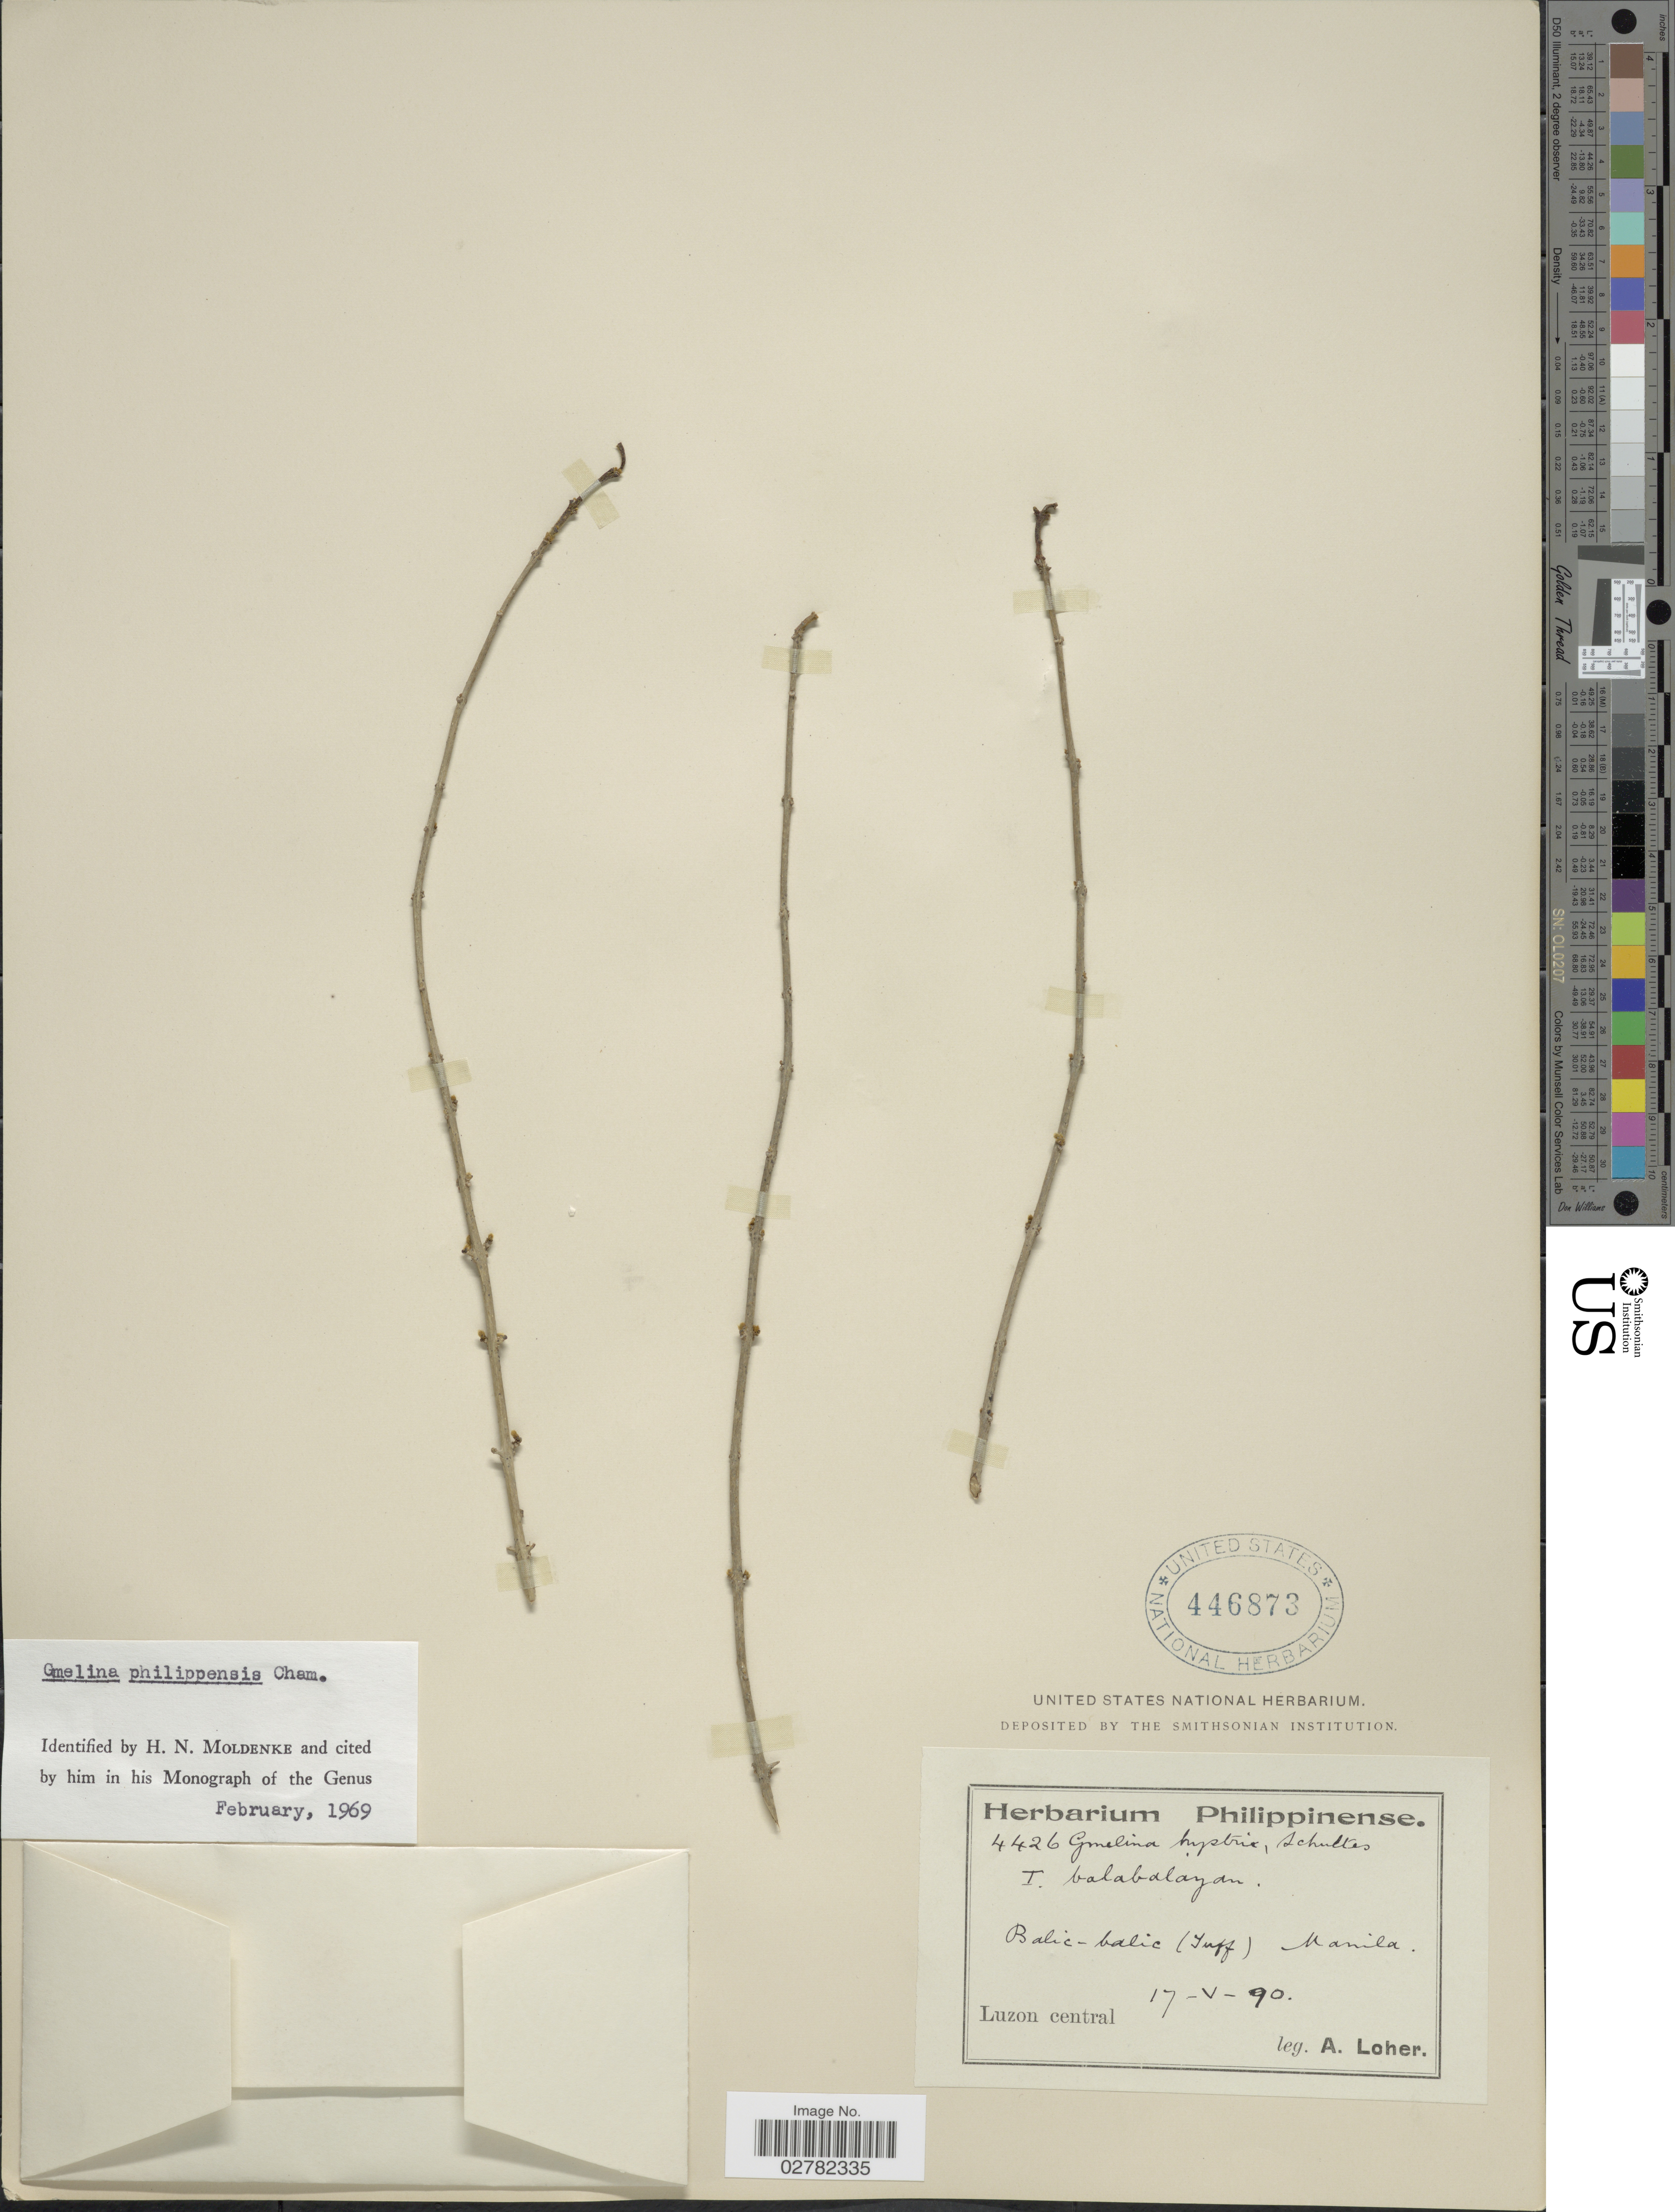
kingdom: Plantae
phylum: Tracheophyta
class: Magnoliopsida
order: Lamiales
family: Lamiaceae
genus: Gmelina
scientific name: Gmelina philippinensis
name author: Cham.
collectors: A. Loher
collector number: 4426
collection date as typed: Transcribed d/m/y: 17/5/90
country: Philippines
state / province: Central Luzon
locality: Balic-balic (Tuff). Manila. Luzon central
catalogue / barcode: US 446873